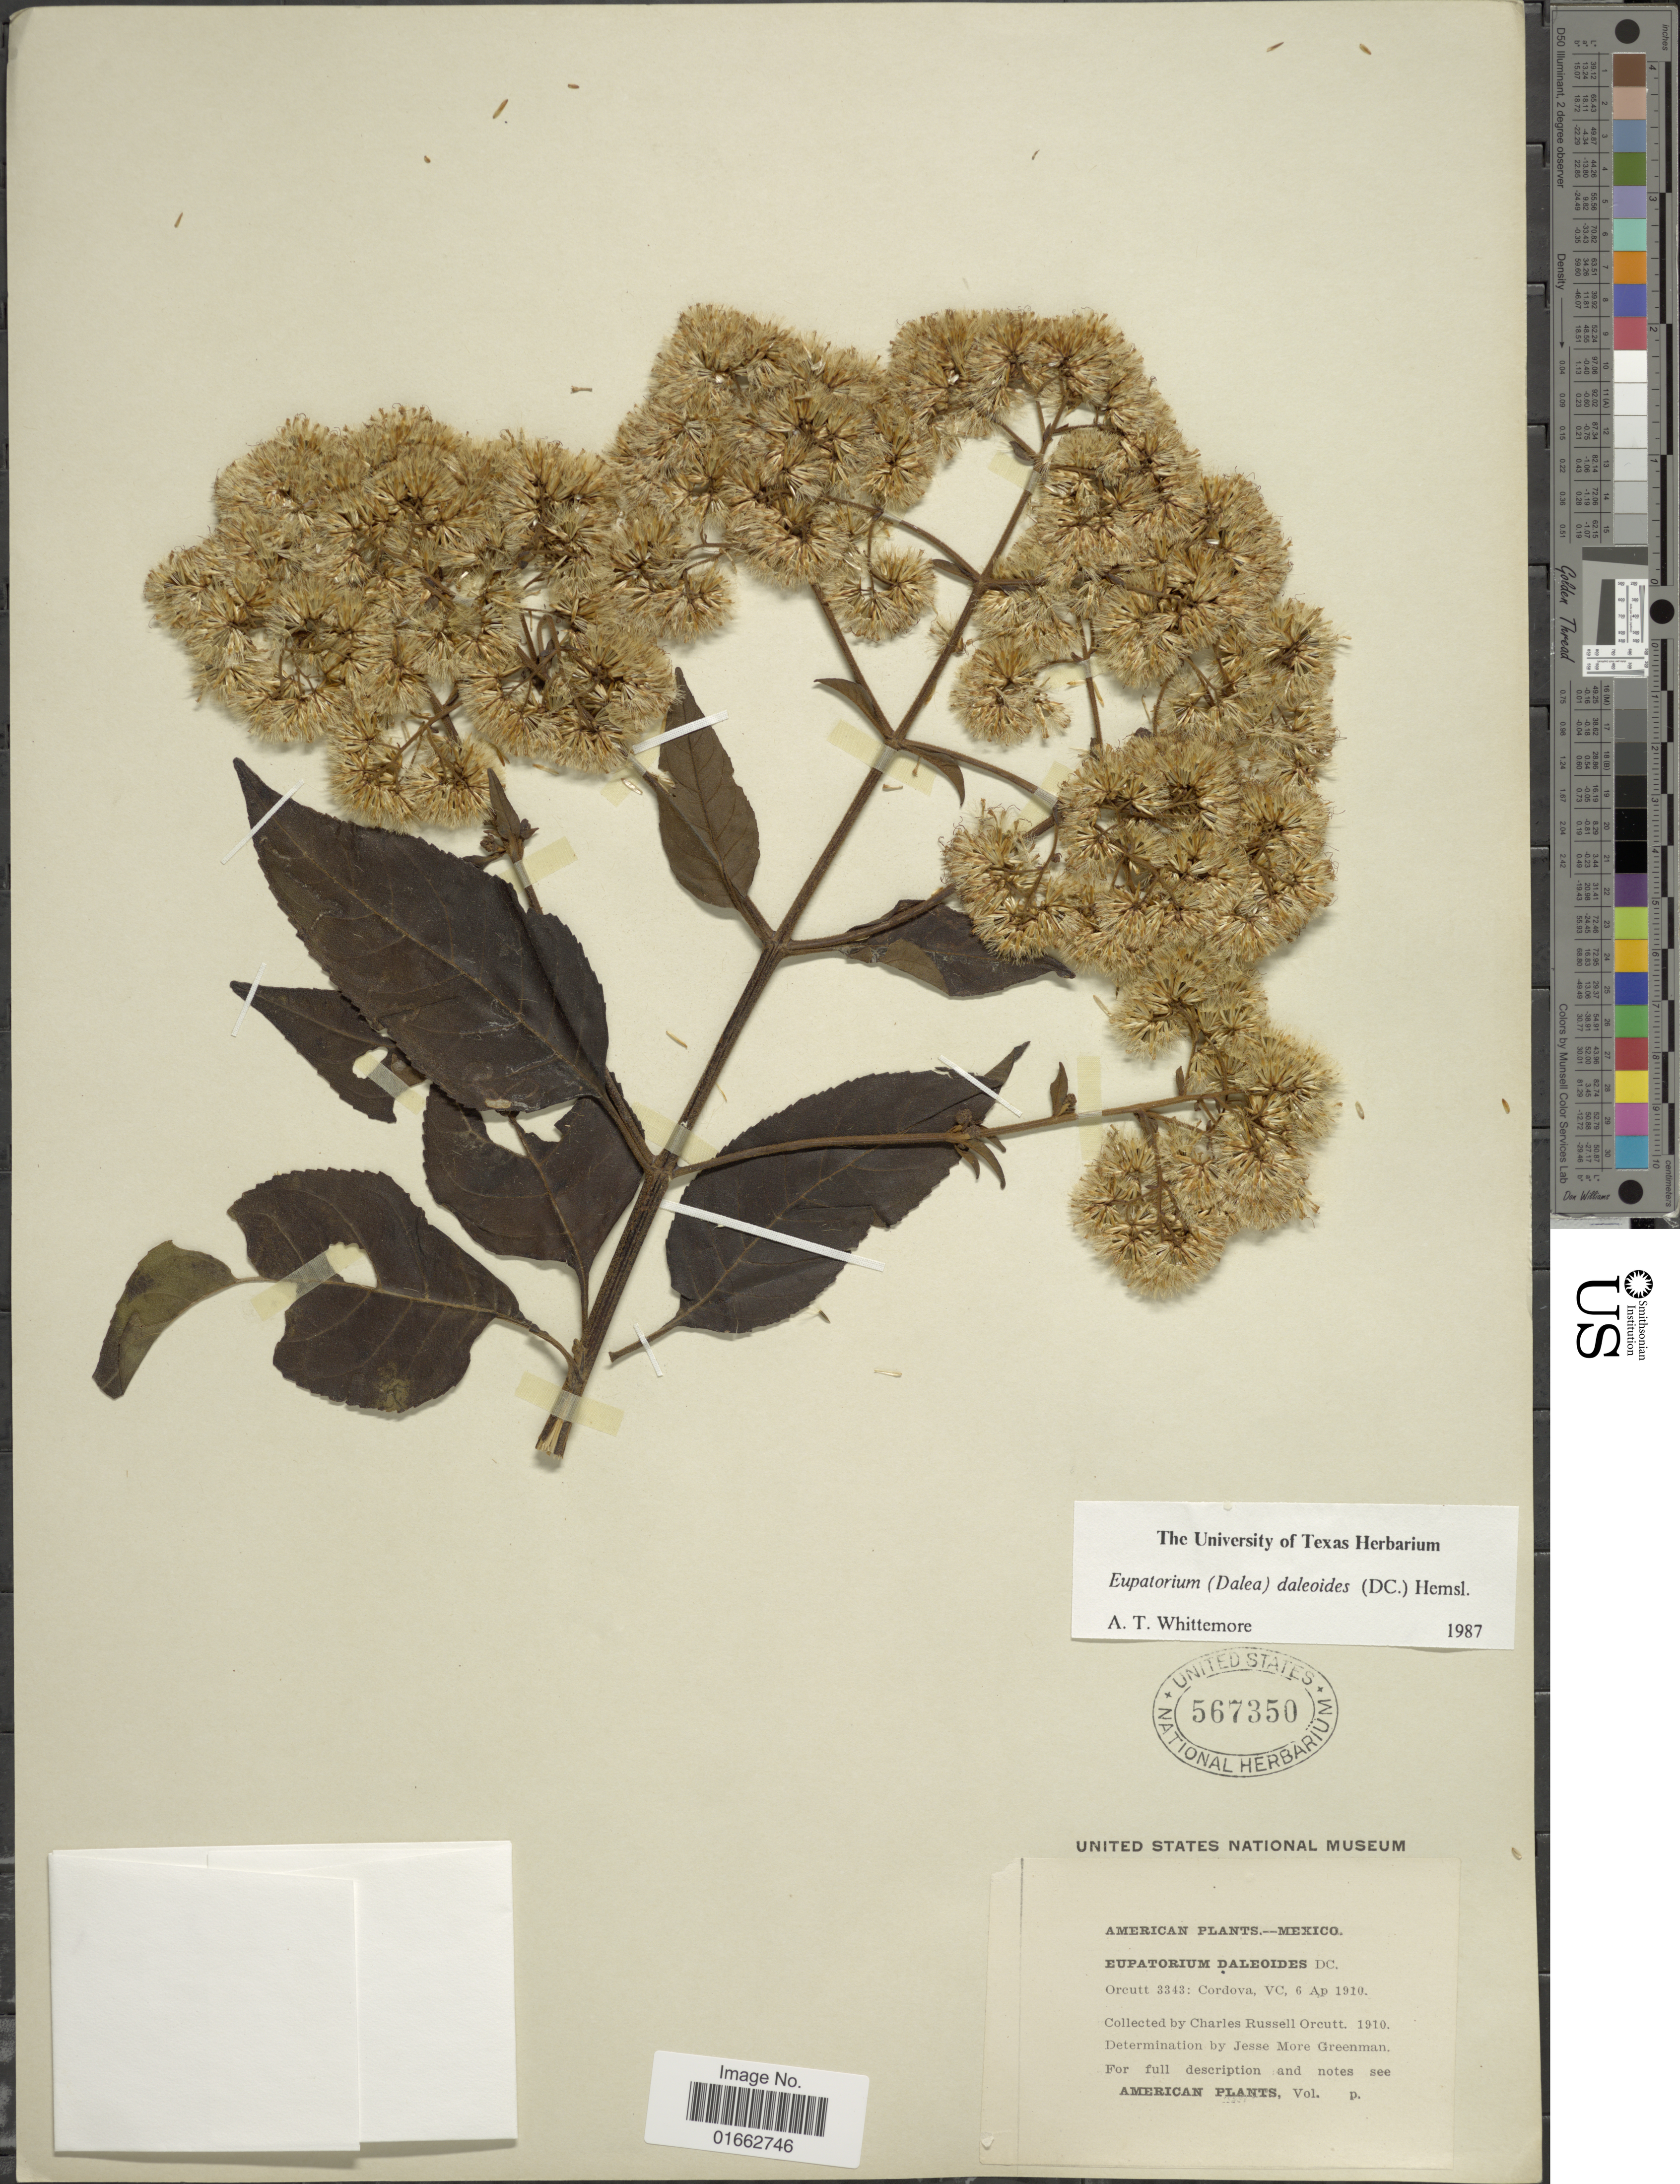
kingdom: Plantae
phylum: Tracheophyta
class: Magnoliopsida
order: Asterales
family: Asteraceae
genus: Critonia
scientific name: Critonia daleoides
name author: DC.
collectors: C. R. Orcutt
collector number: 3343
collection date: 1910-04-06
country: Mexico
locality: Cordova, VC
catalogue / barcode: US 567350